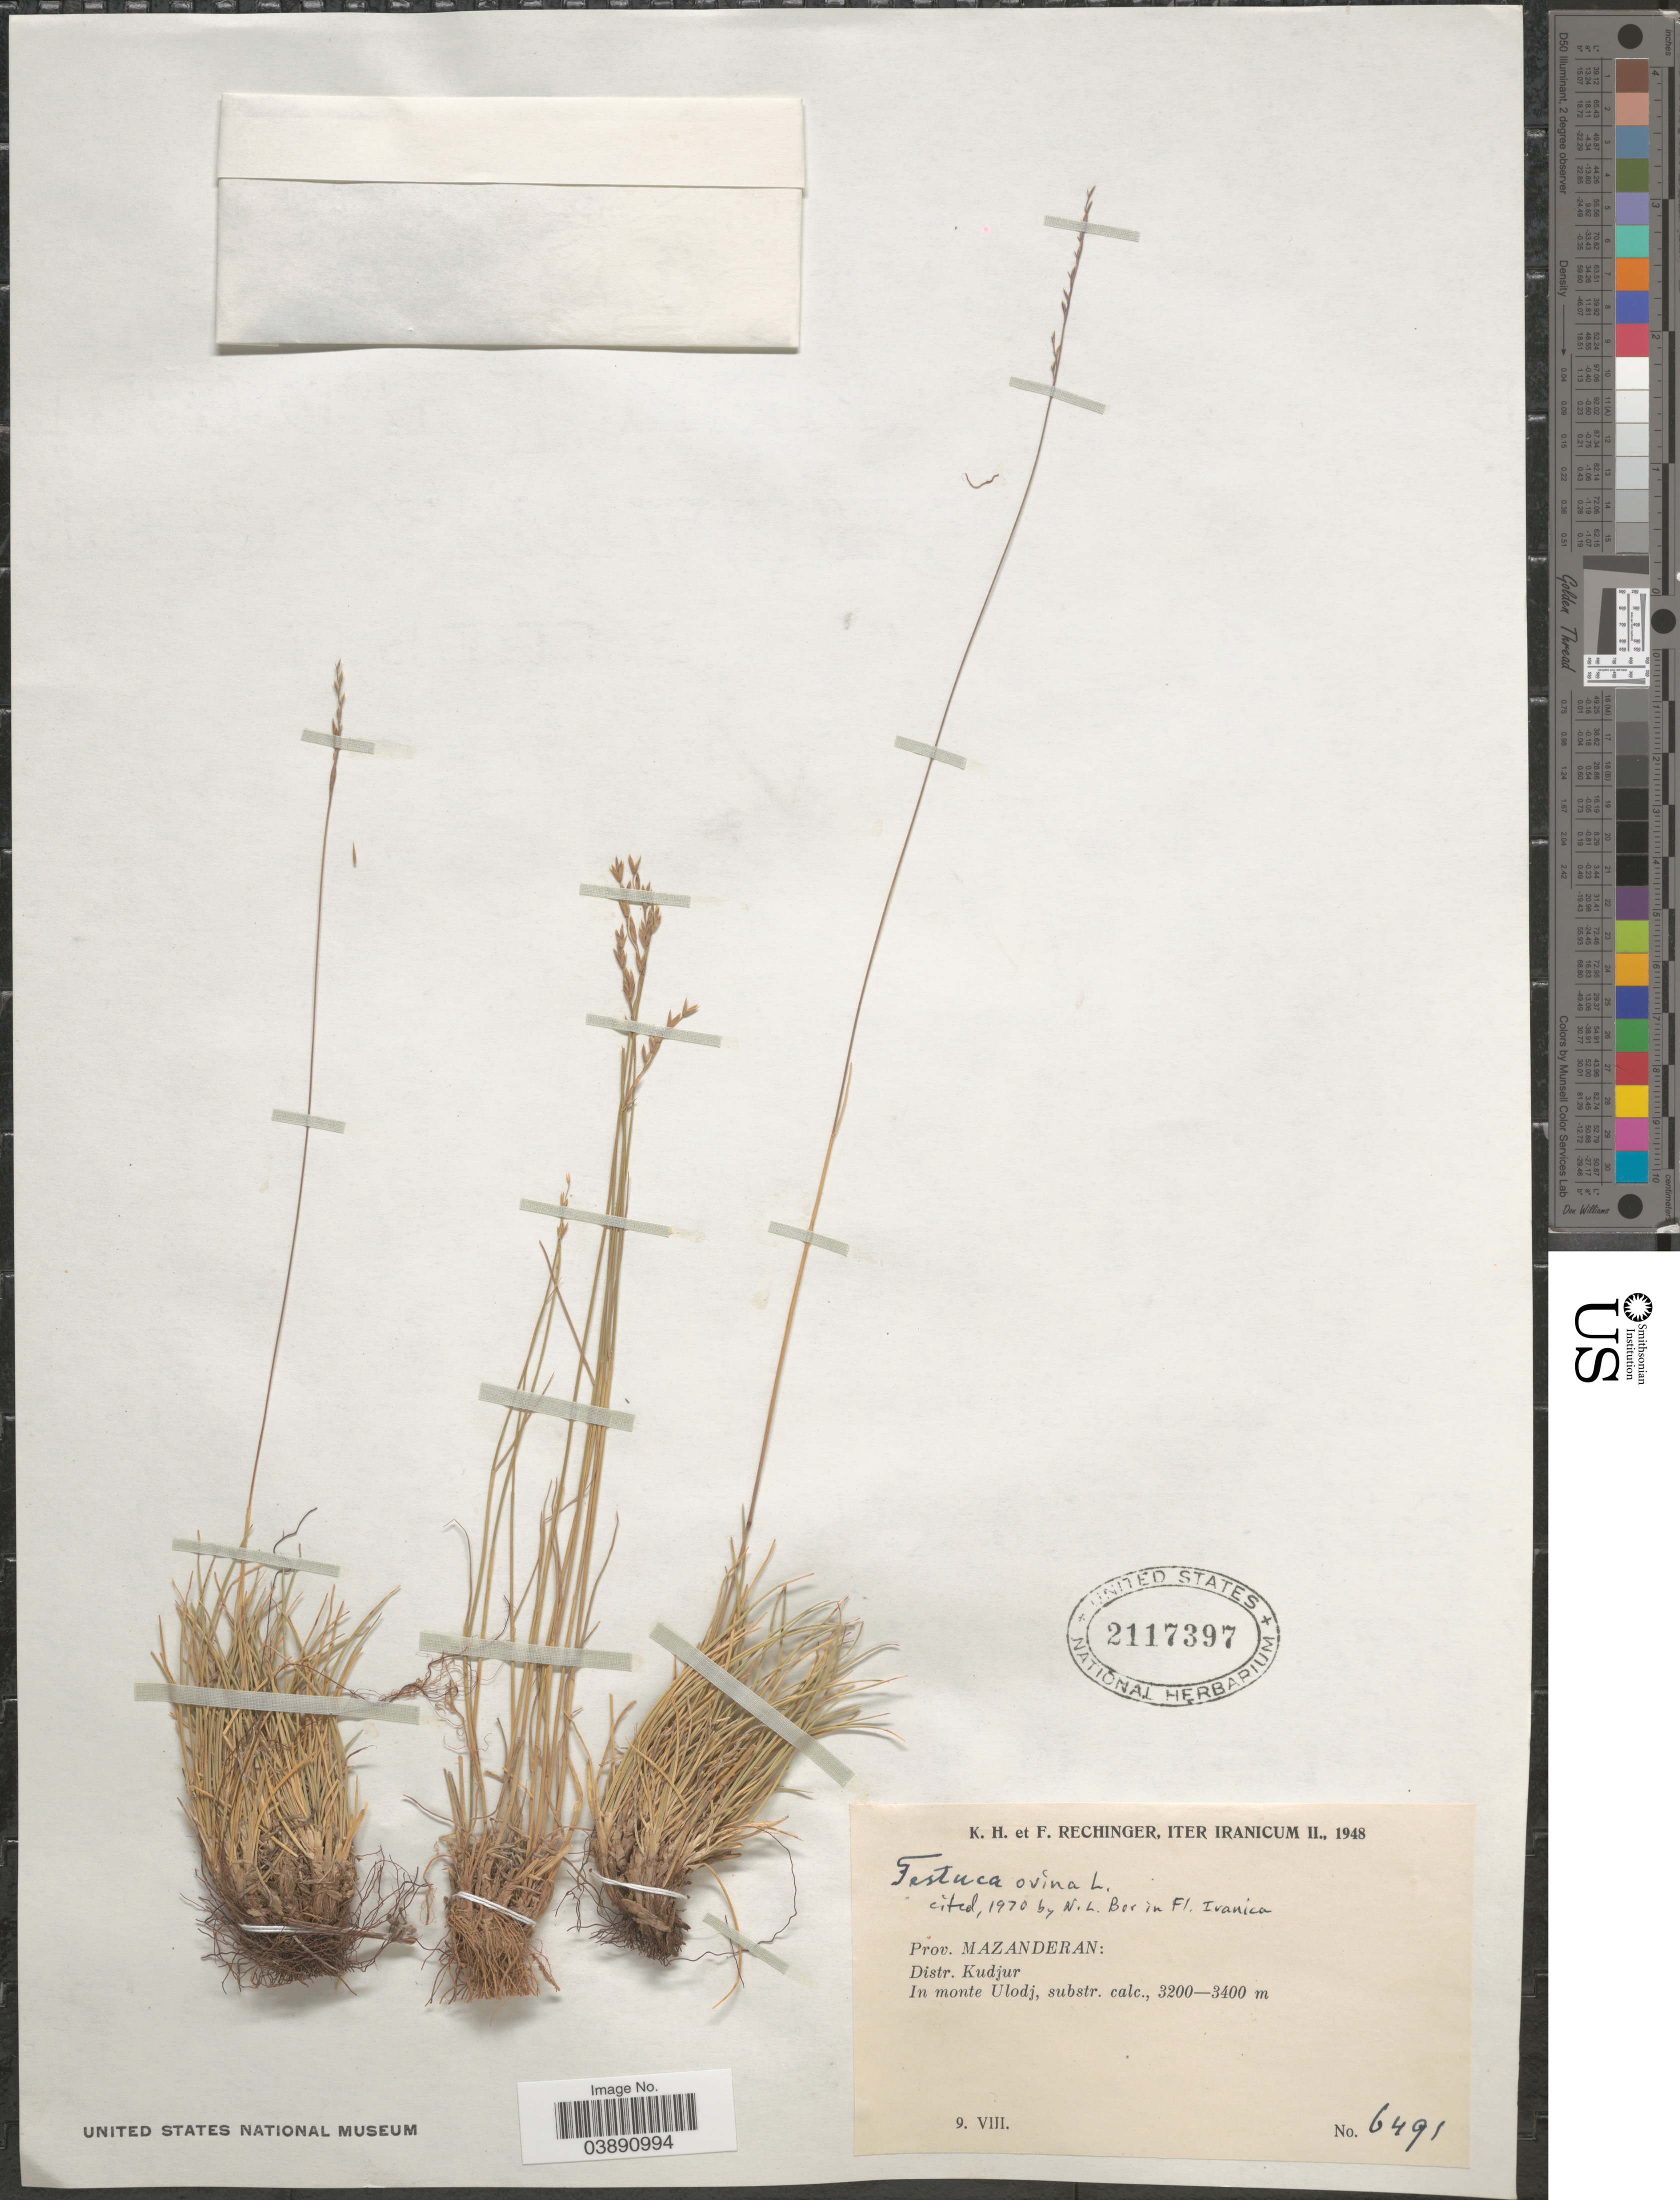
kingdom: Plantae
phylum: Tracheophyta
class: Liliopsida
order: Poales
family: Poaceae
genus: Festuca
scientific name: Festuca ovina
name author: L.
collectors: K. H. Rechinger & F. Rechinger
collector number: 6491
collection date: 1948-08-09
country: Iran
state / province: Mazandaran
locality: Iter Iranicum II. Prov. Mazanderan: Distr. Kudjur. In monte Ulodj.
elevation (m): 3200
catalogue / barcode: US 2117397